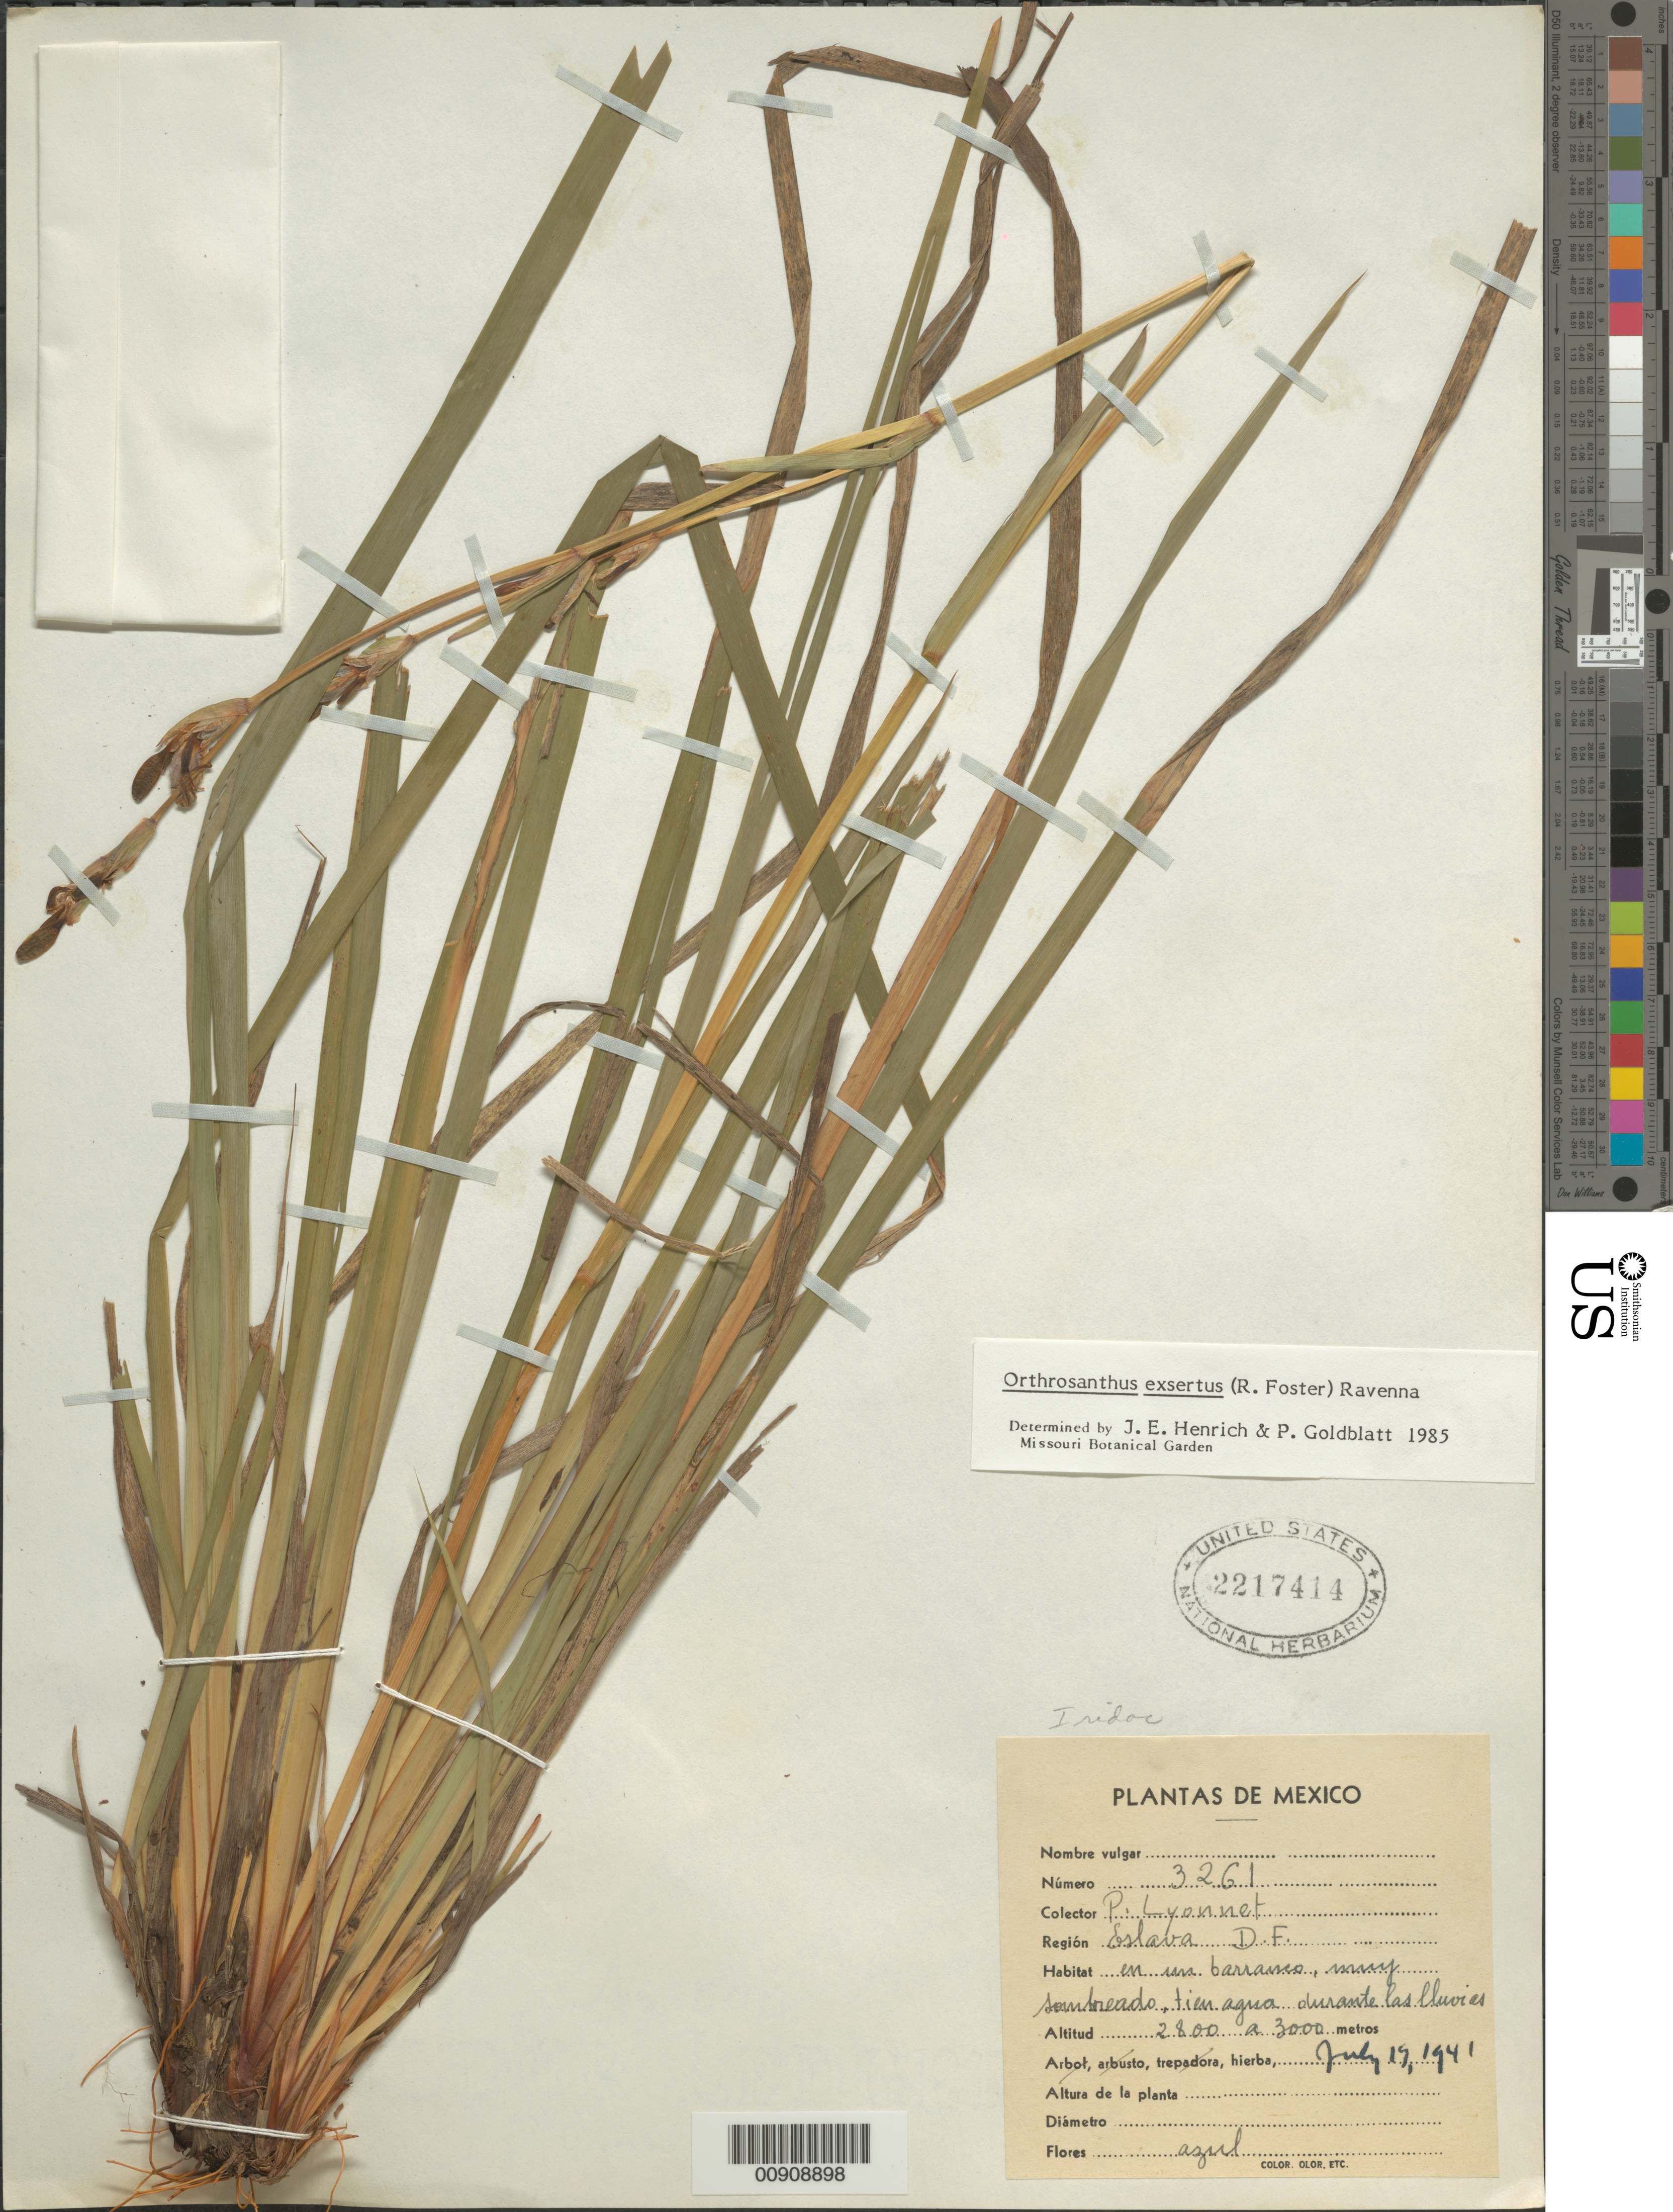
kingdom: Plantae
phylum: Tracheophyta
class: Liliopsida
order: Asparagales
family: Iridaceae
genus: Orthrosanthus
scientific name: Orthrosanthus exsertus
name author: (R.C. Foster) Ravenna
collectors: Bro. E. Lyonnet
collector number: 3261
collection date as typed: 19 Jul 1941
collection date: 1941-07-19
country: Mexico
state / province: Distrito Federal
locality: Eslava, D.F.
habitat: En un barranco, muy sombreado, tiene agua durante las lluvias.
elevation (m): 3000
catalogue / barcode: US 2217414